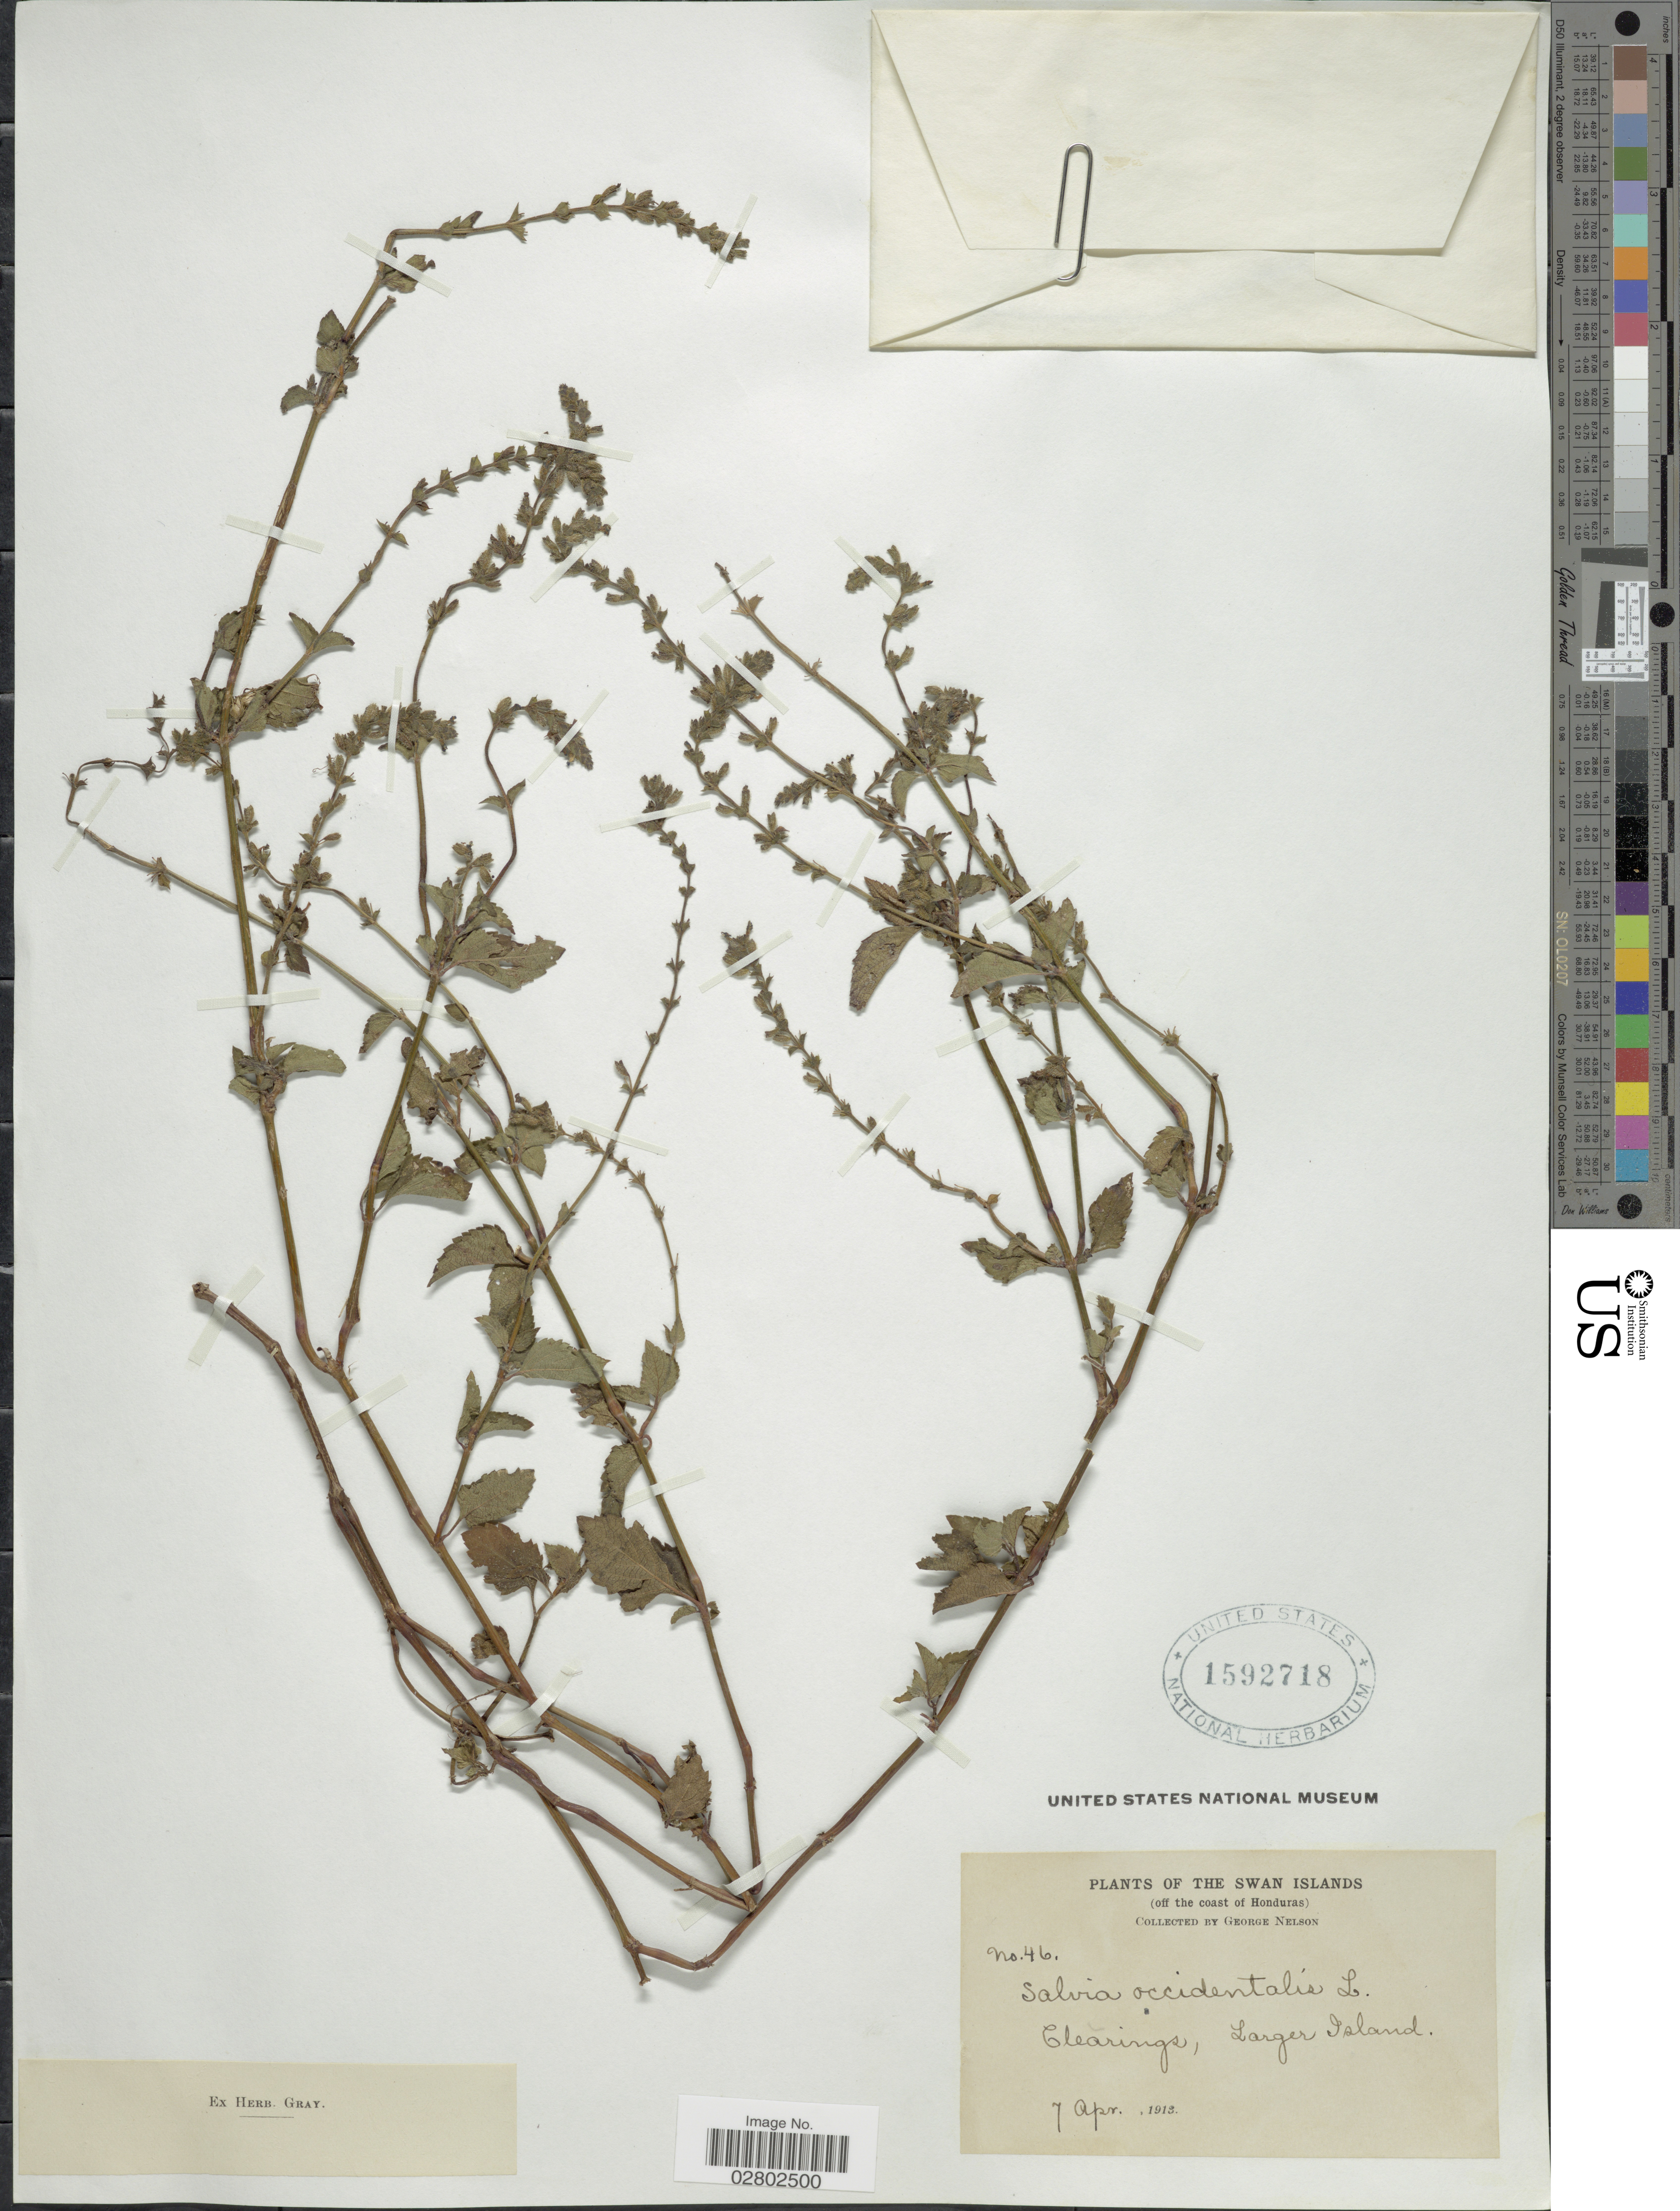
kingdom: Plantae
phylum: Tracheophyta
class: Magnoliopsida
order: Lamiales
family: Lamiaceae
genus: Salvia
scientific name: Salvia occidentalis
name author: Sw.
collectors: G. Nelson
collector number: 46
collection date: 1913-04-07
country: Honduras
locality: The Swan Islands (off the coast of Honduras). Clearings, Larger Island.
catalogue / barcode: US 1592718